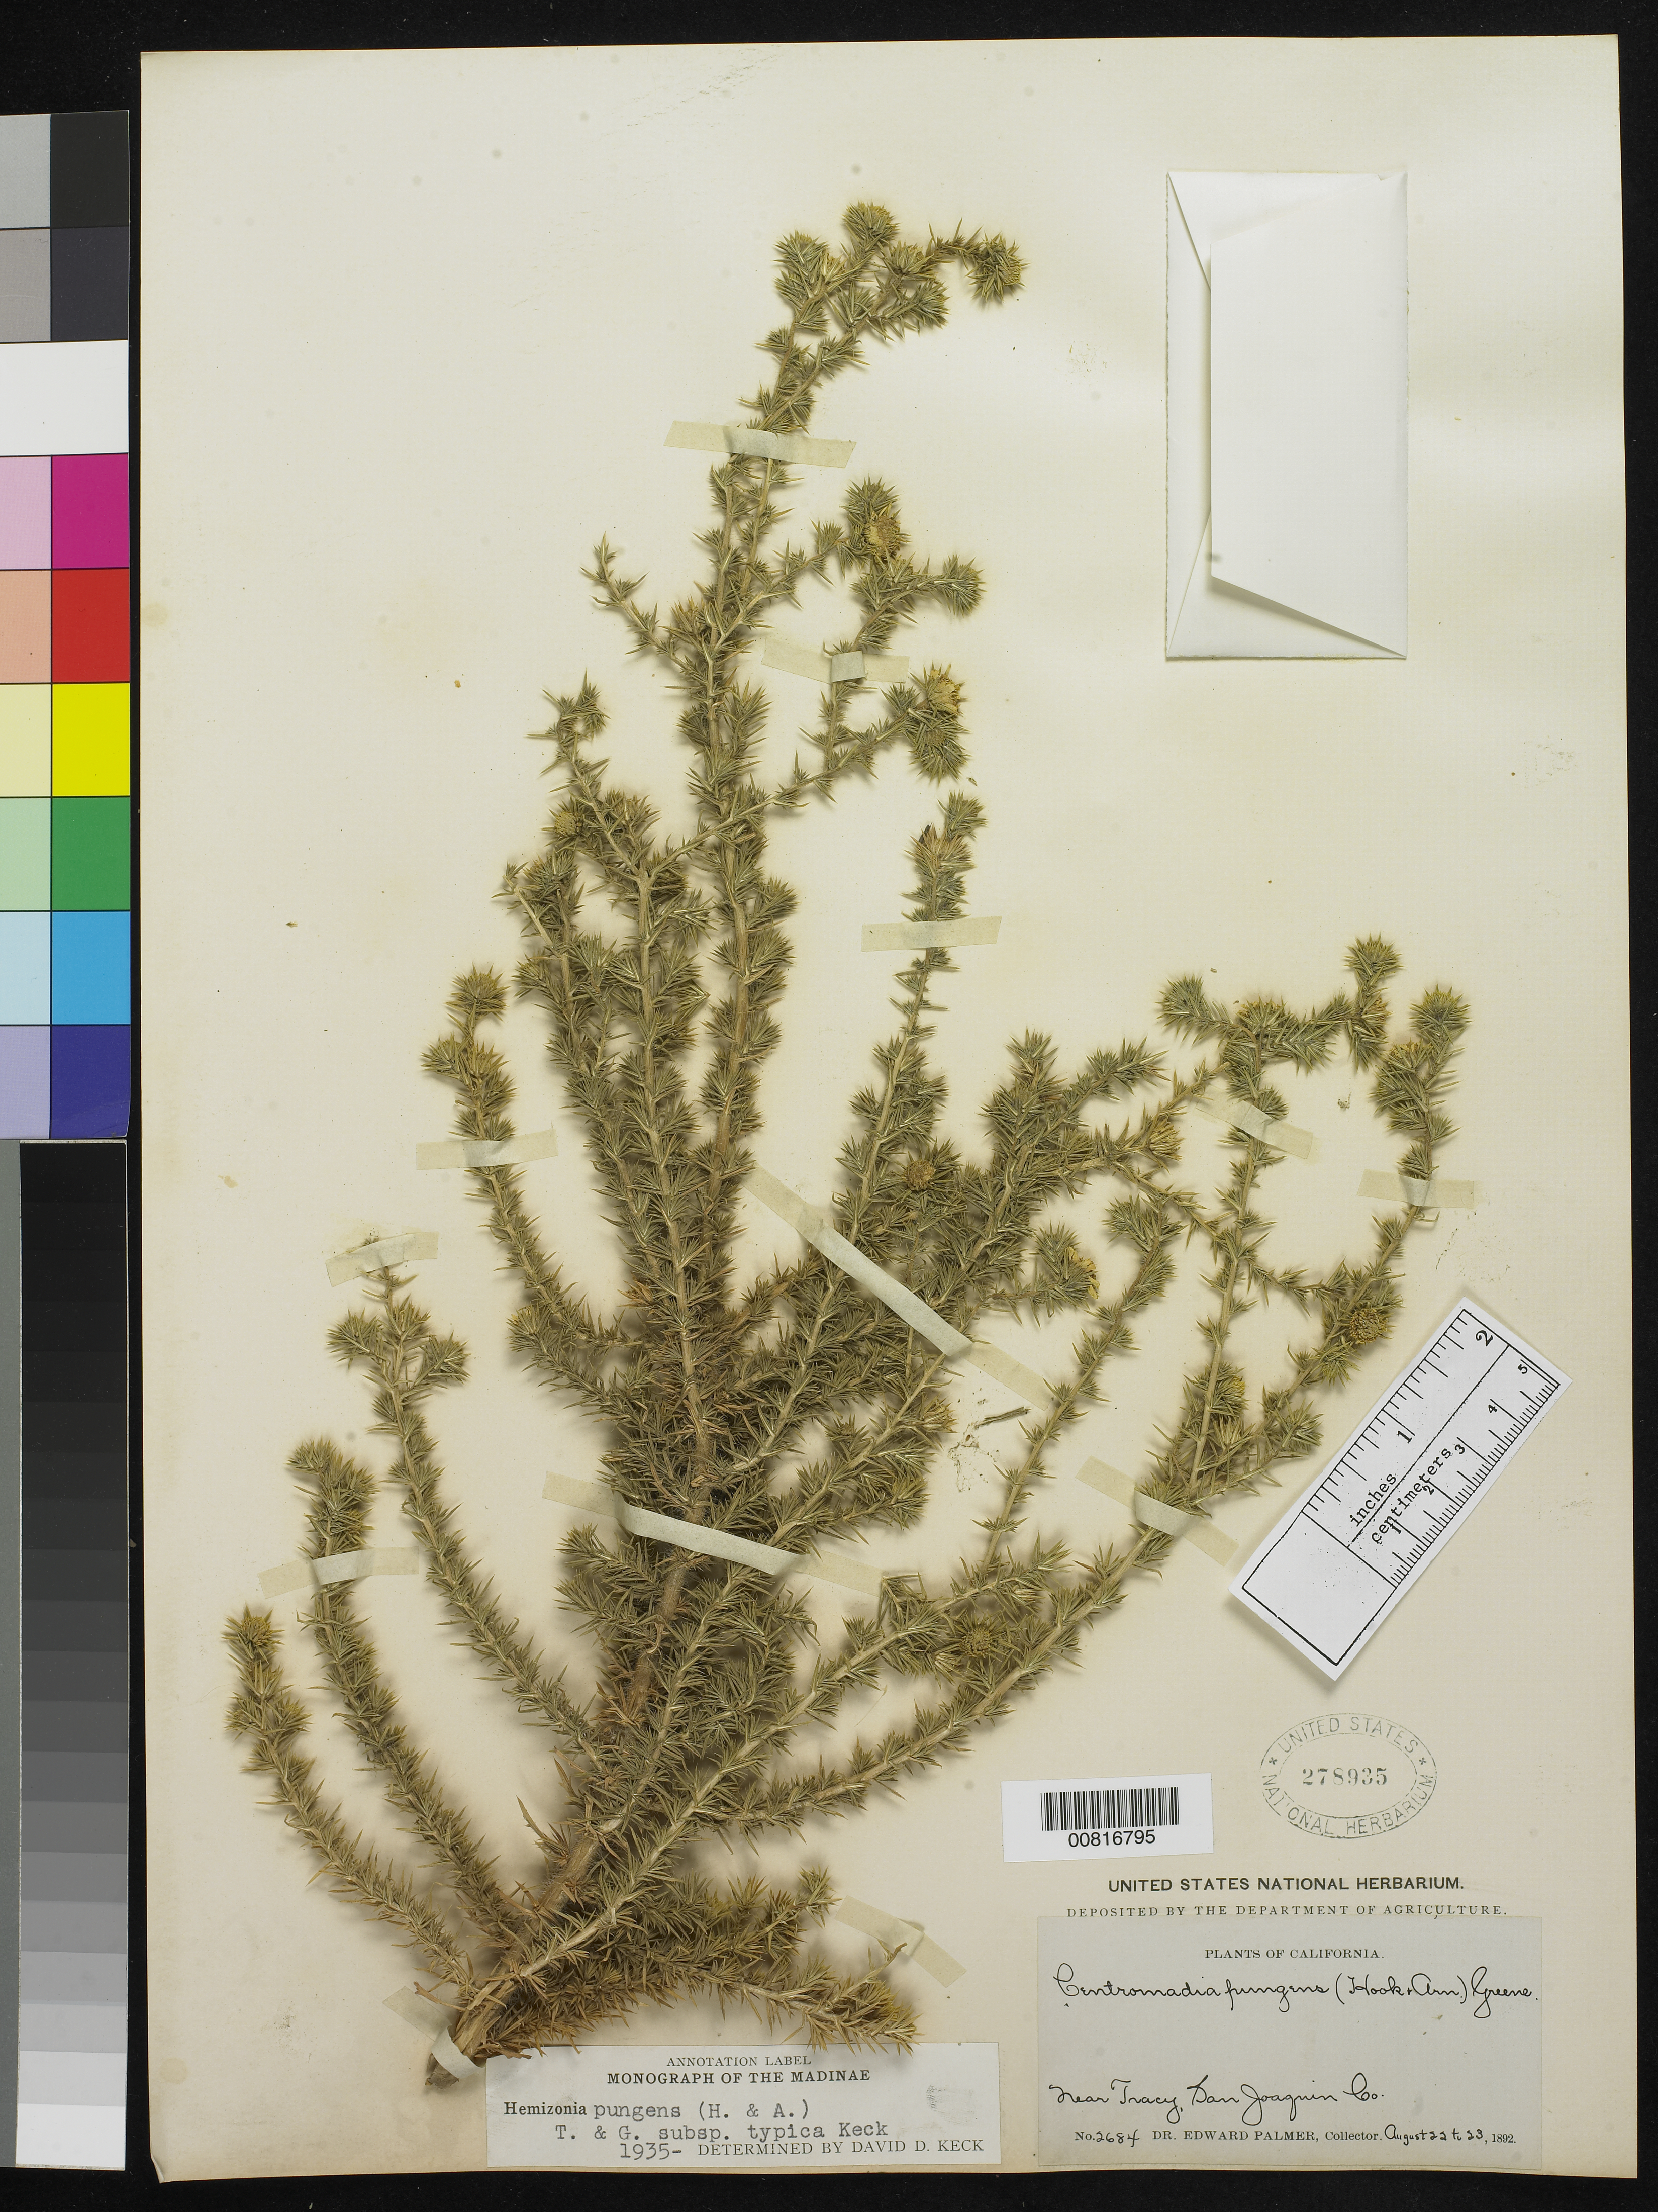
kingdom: Plantae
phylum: Tracheophyta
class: Magnoliopsida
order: Asterales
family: Asteraceae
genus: Centromadia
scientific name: Centromadia pungens subsp. pungens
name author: Hook. & Arn.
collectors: E. Palmer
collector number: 2684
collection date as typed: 22 Aug 1892 to 23 Aug 1892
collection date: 1892-08-22/1892-08-23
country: United States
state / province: California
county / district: San Joaquin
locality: Near Tracy, San Joaquin County, California.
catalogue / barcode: US 278935